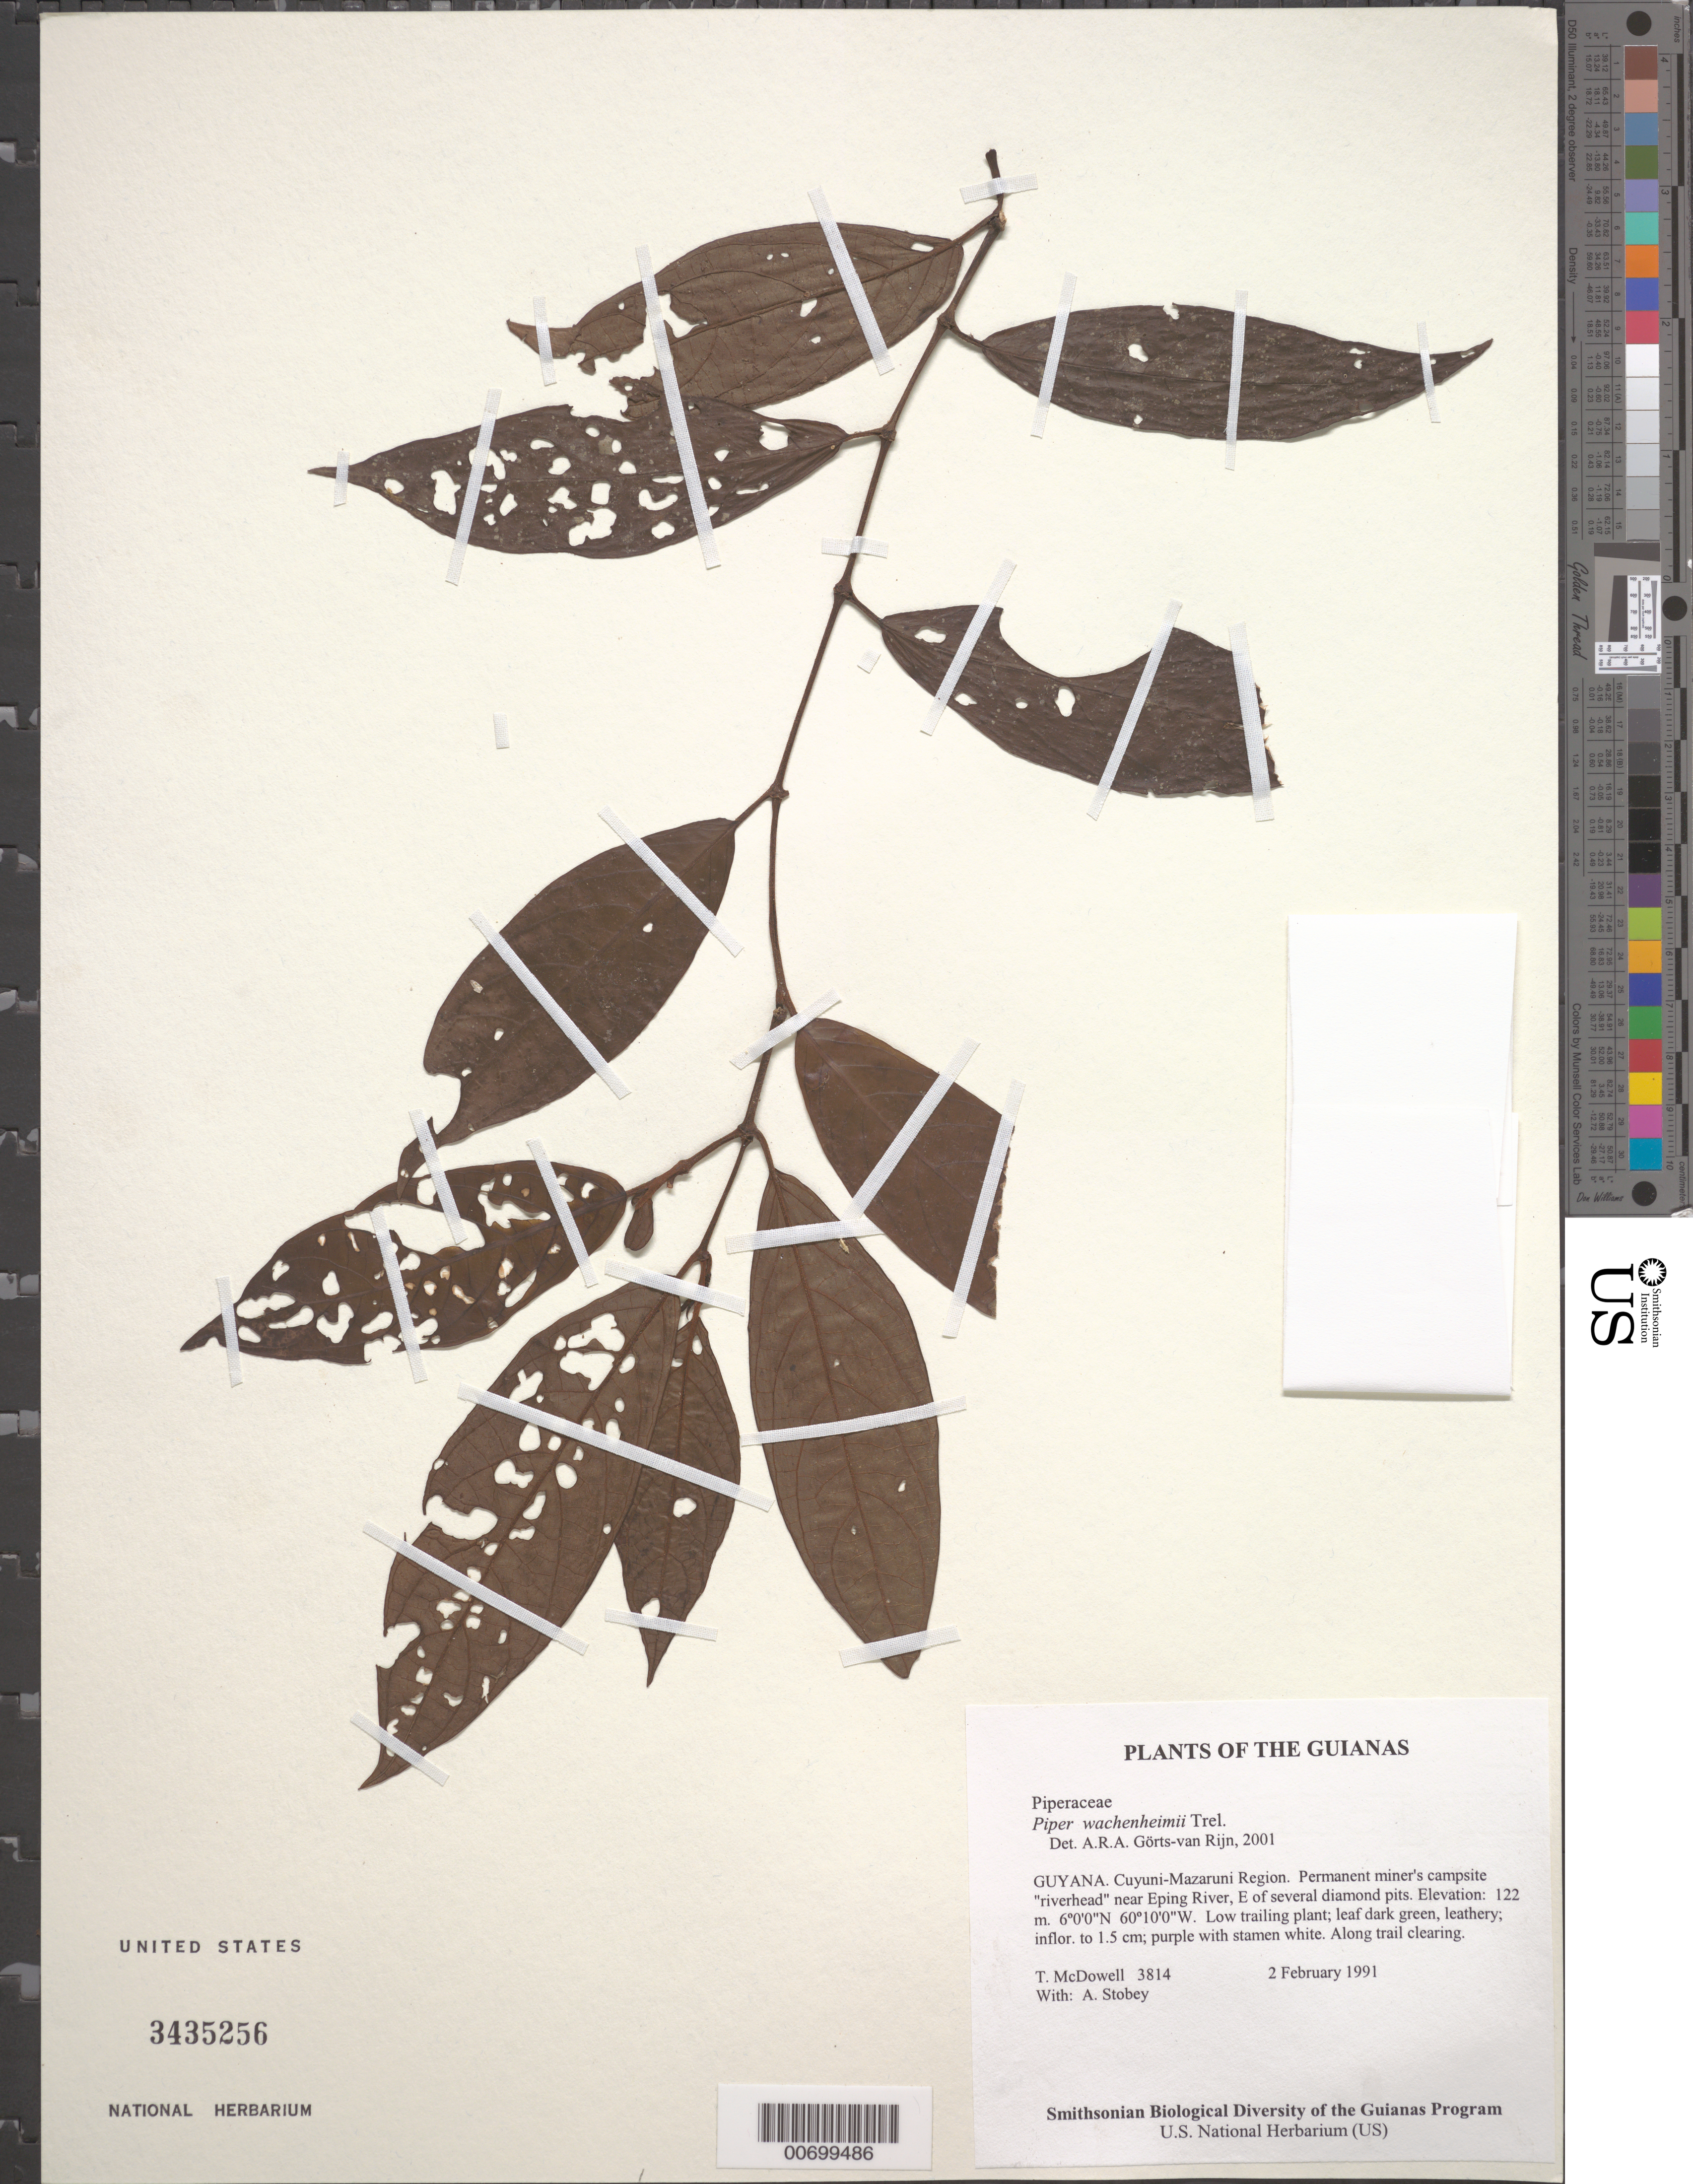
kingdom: Plantae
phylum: Tracheophyta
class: Magnoliopsida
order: Piperales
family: Piperaceae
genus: Piper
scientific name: Piper wachenheimii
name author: Trel.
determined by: Görts-van Rijn, A. R. A.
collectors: T. McDowell & A. Stobey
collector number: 3814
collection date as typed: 2 February 1991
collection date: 1991-02-02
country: Guyana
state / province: Cuyuni-Mazaruni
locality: Permanent miner's campsite "riverhead" near Eping River, E of several diamond pits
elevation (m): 122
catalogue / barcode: US 3435256